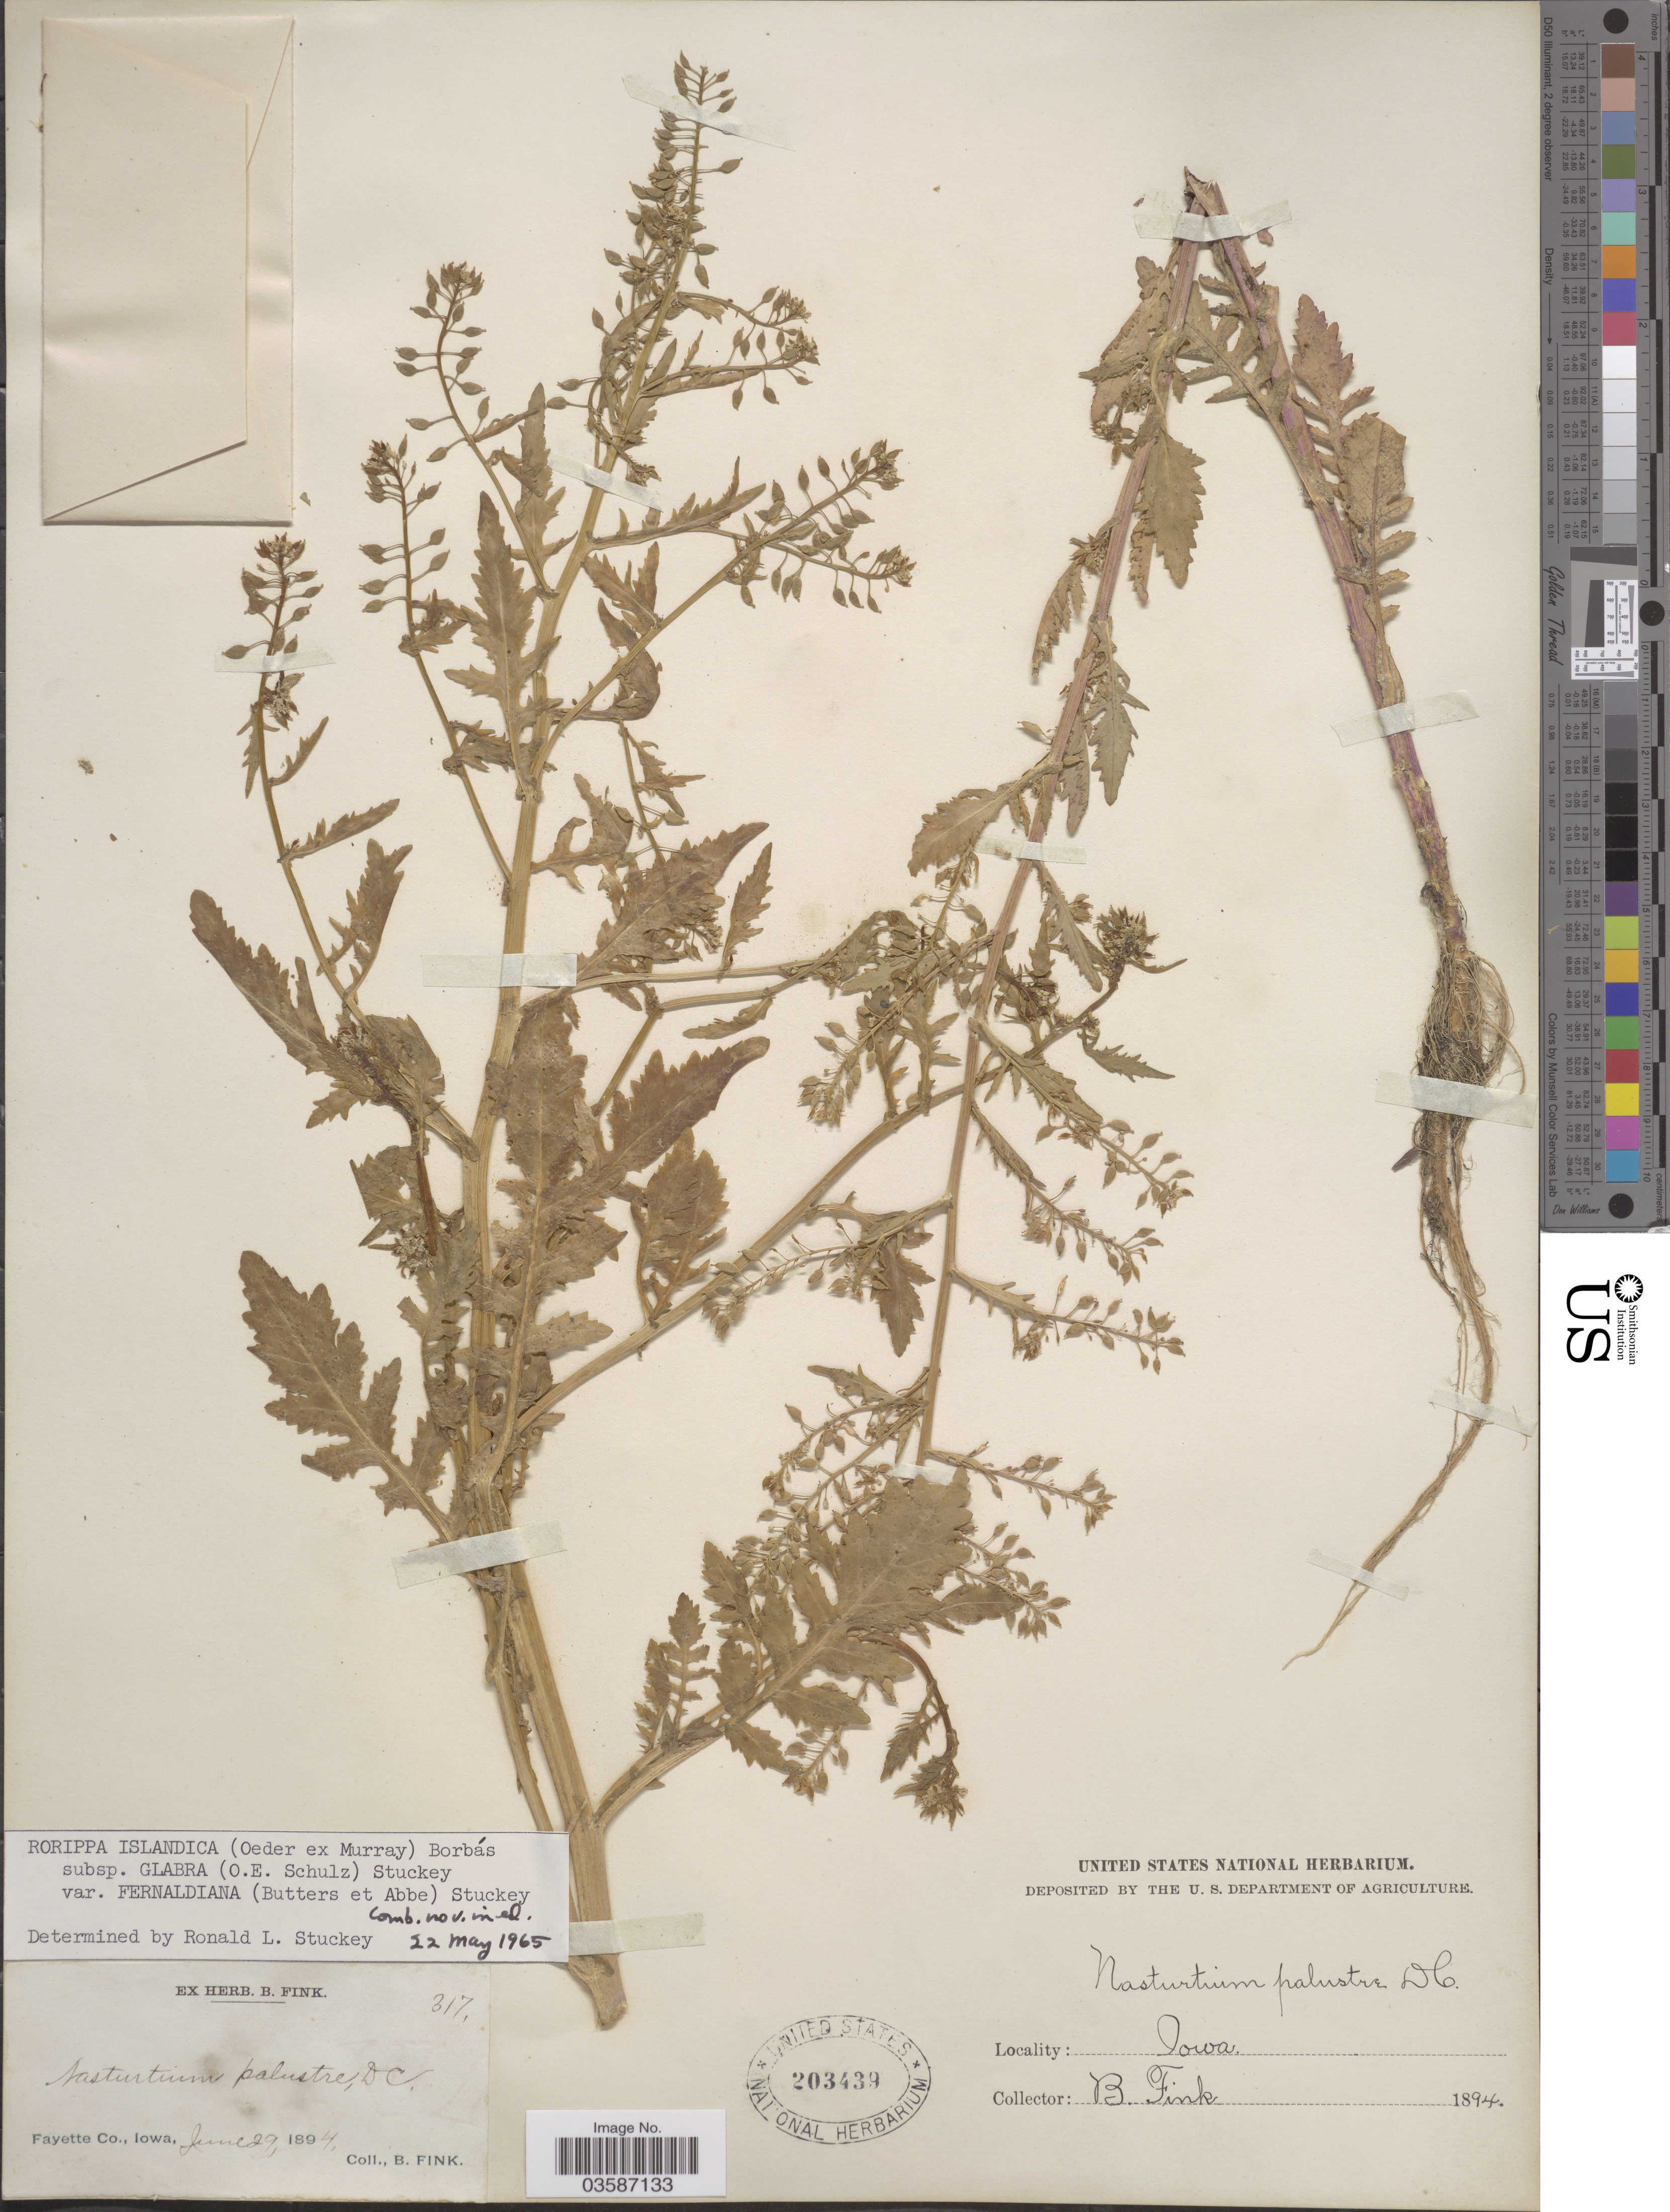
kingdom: Plantae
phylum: Tracheophyta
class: Magnoliopsida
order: Brassicales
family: Brassicaceae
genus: Rorippa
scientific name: Rorippa islandica var. fernaldiana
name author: Butters & Abbe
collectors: B. Fink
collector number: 317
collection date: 1894-06-29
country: United States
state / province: Iowa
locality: Fayette Co.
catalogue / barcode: US 203439